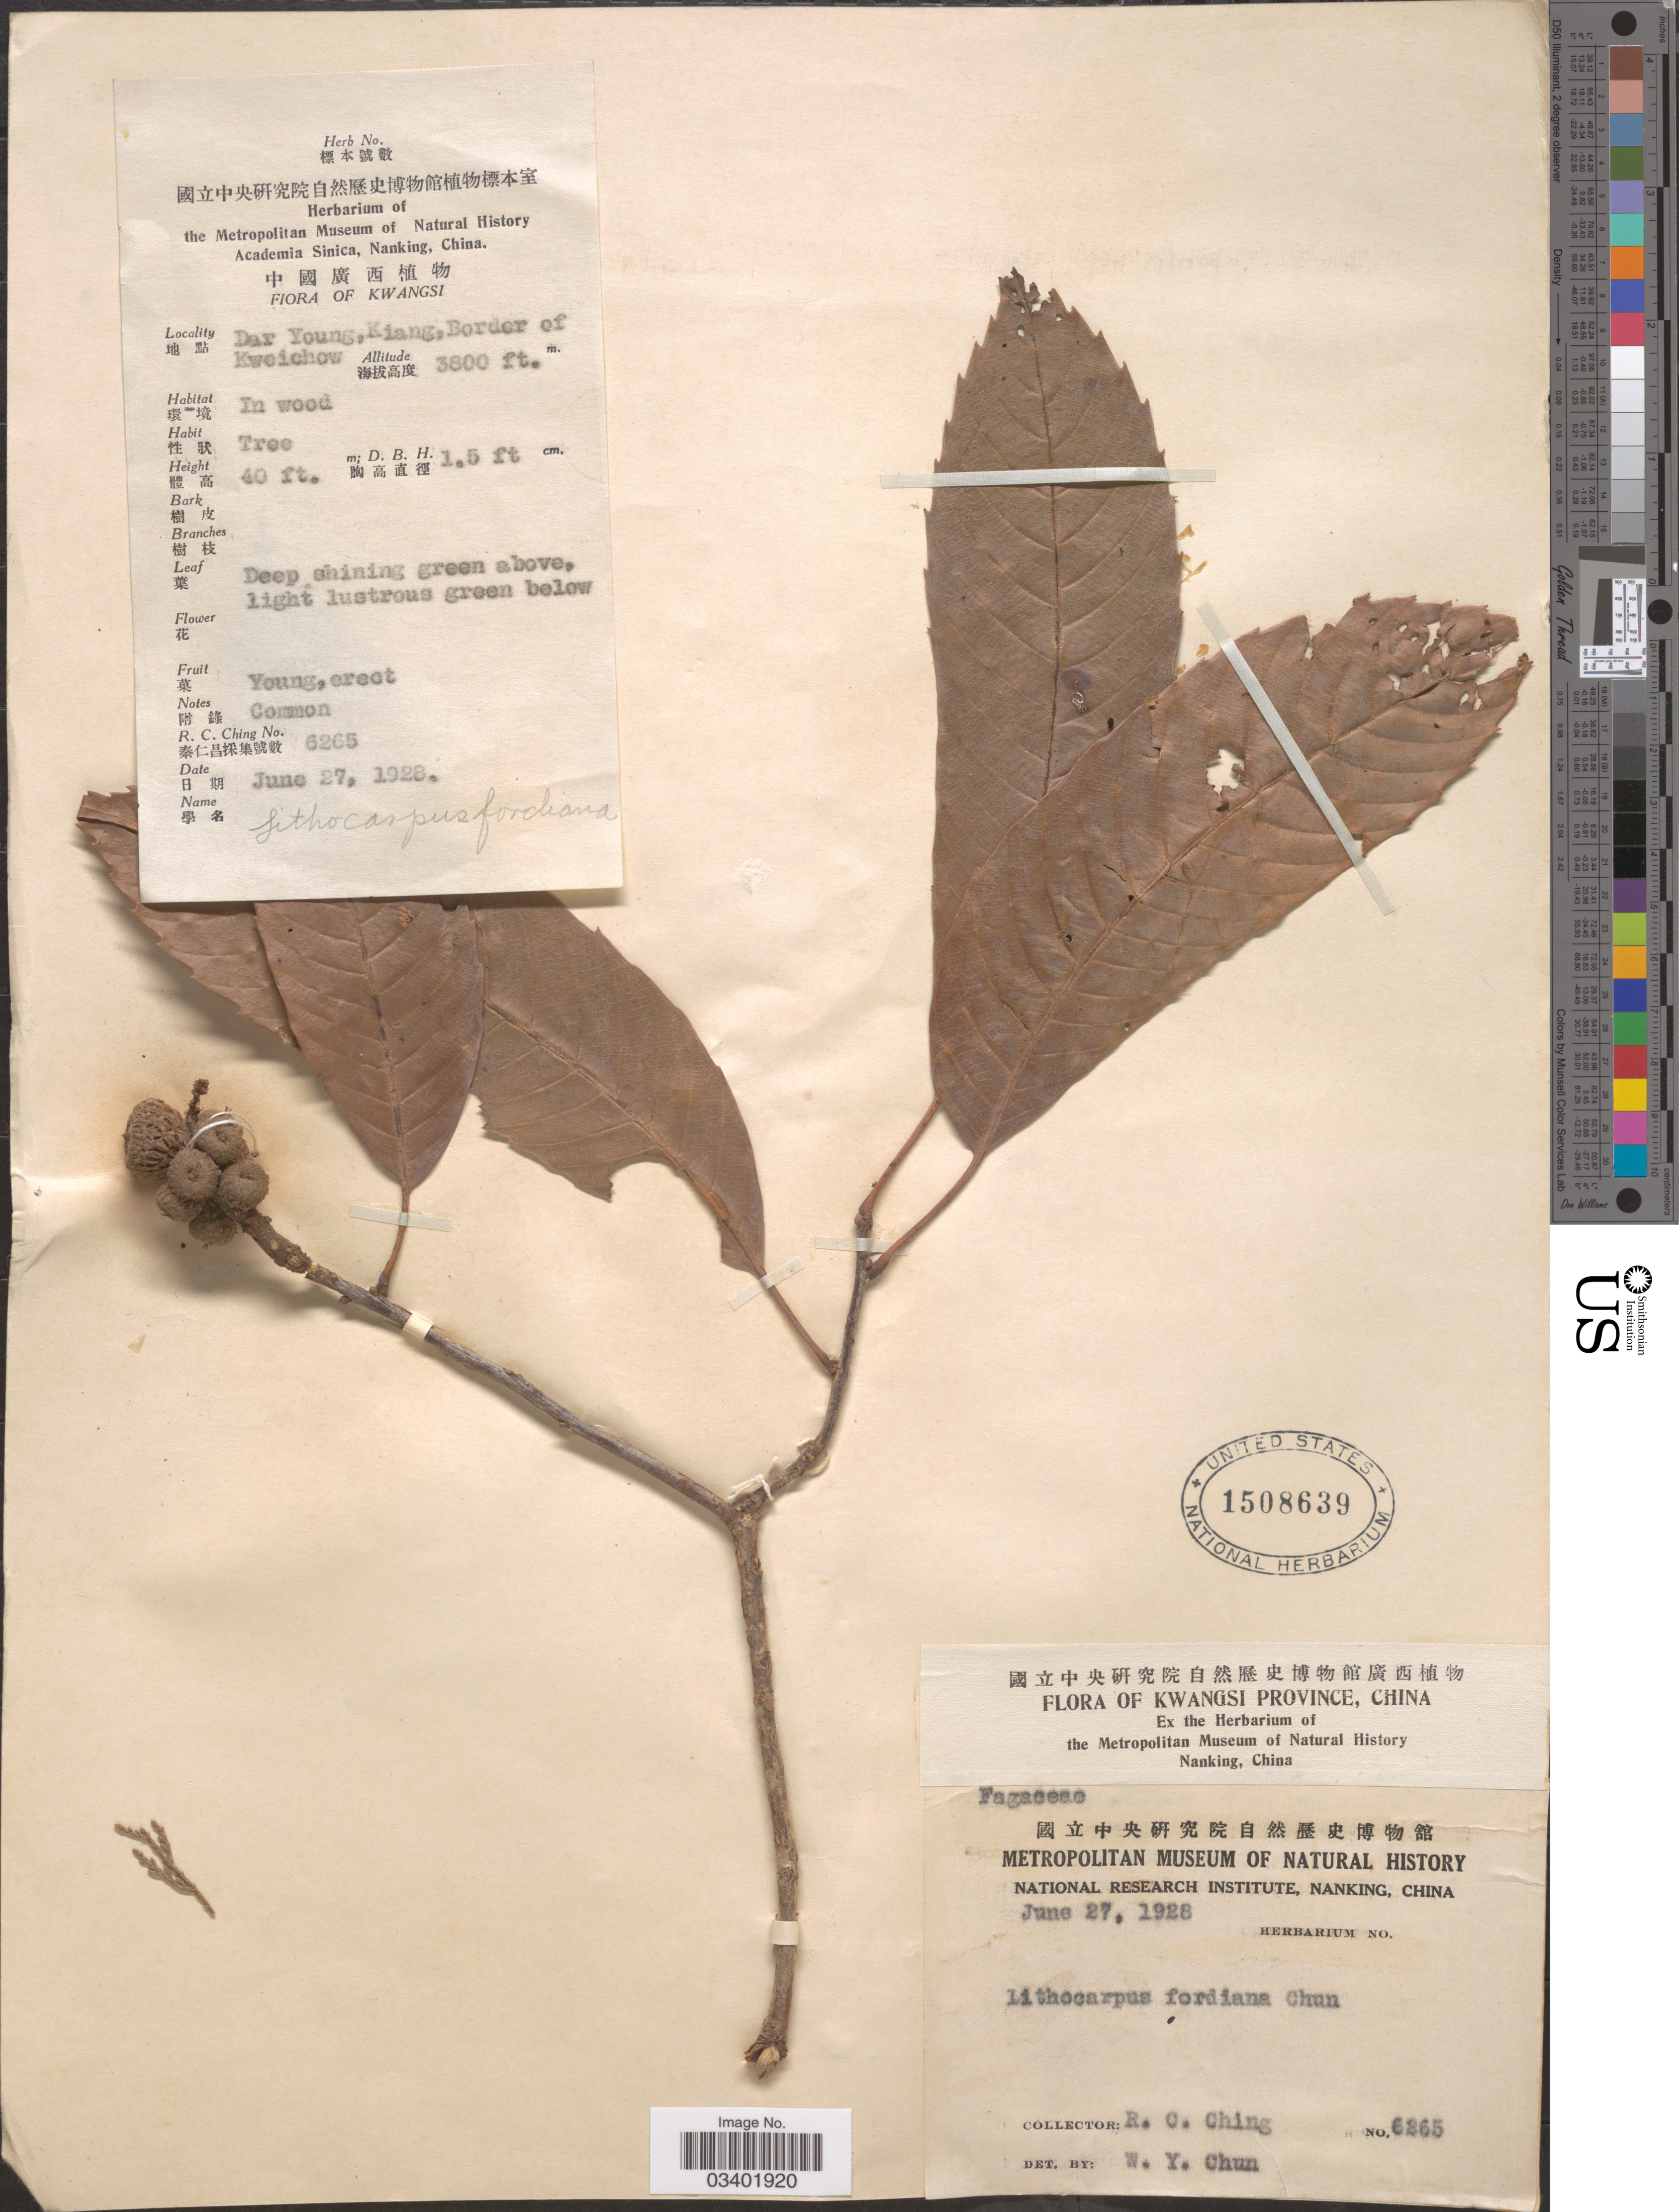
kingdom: Plantae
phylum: Tracheophyta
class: Magnoliopsida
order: Fagales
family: Fagaceae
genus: Lithocarpus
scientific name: Lithocarpus fordiana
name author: (Hemsl.) Chun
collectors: R. C. Ching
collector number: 6265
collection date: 1928-06-27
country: China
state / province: Guangxi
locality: Kwangsi Province. Dar Young, Kiang, Border of Kweichow.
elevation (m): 1158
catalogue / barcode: US 1508639